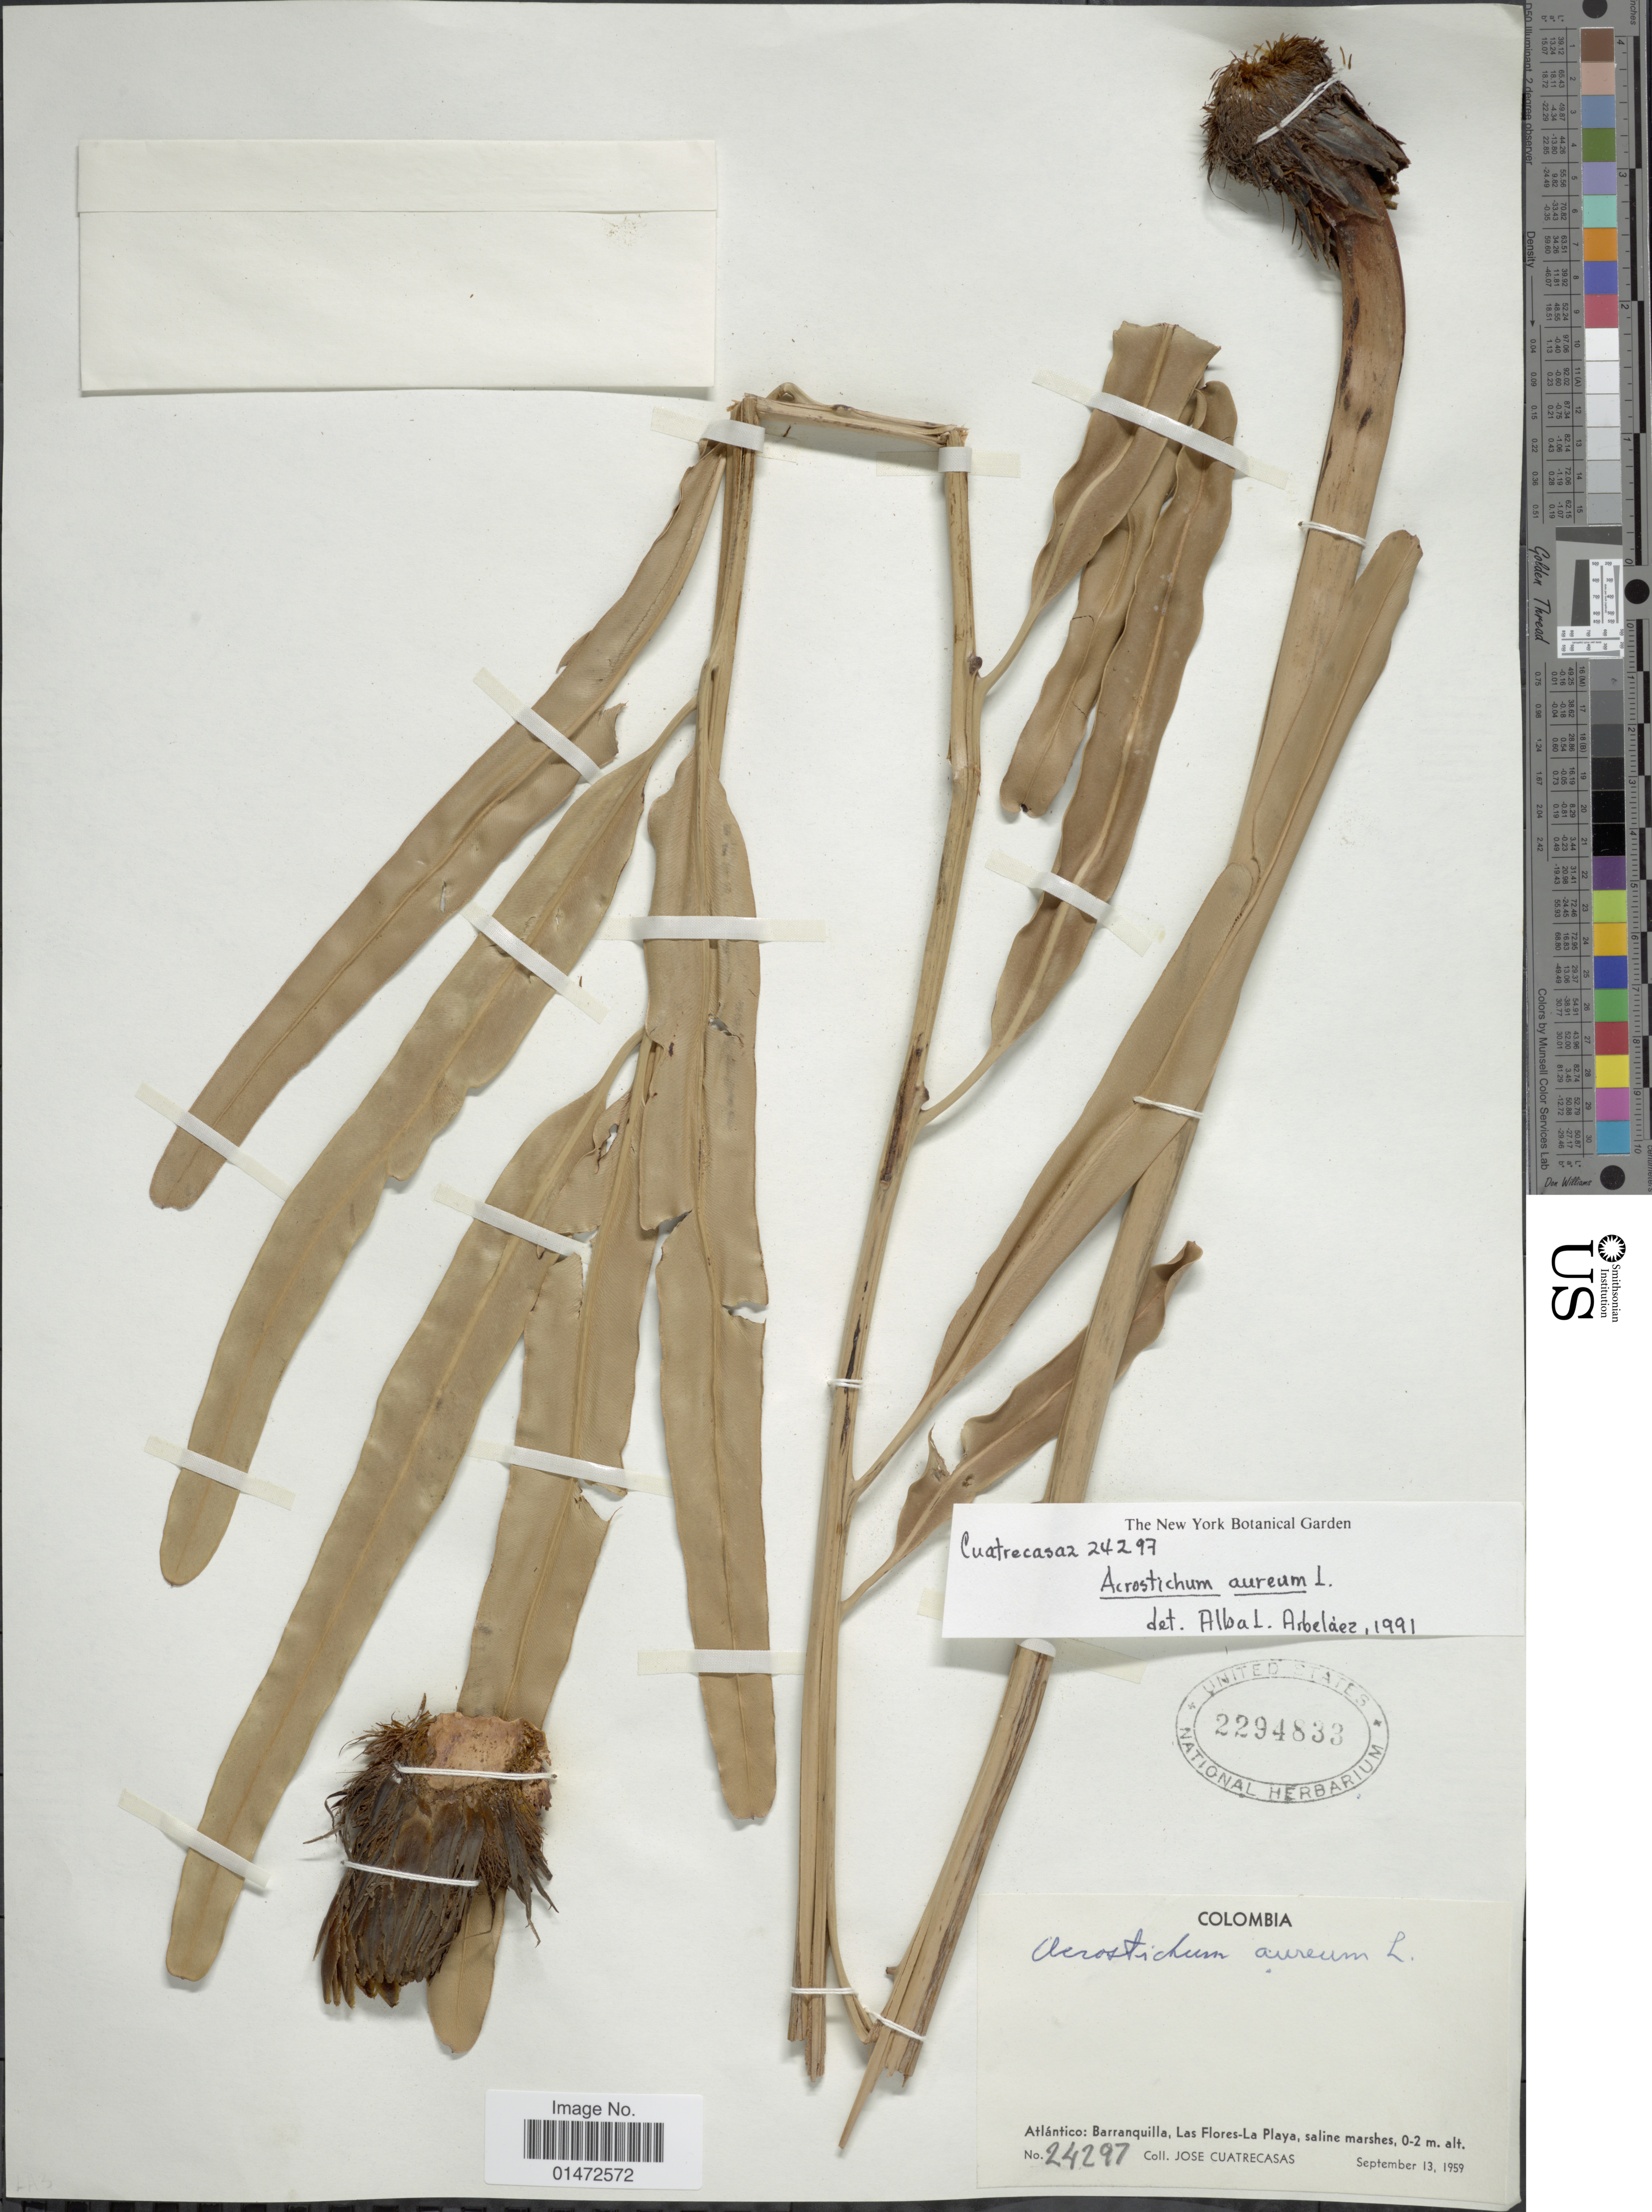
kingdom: Plantae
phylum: Tracheophyta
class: Polypodiopsida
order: Polypodiales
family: Pteridaceae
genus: Acrostichum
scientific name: Acrostichum aureum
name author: L.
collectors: J. Cuatrecasas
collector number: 24297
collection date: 1959-09-13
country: Colombia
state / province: Atlántico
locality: Barranquilla, Las Flores-La Playa, saline marshes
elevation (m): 0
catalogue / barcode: US 2294833